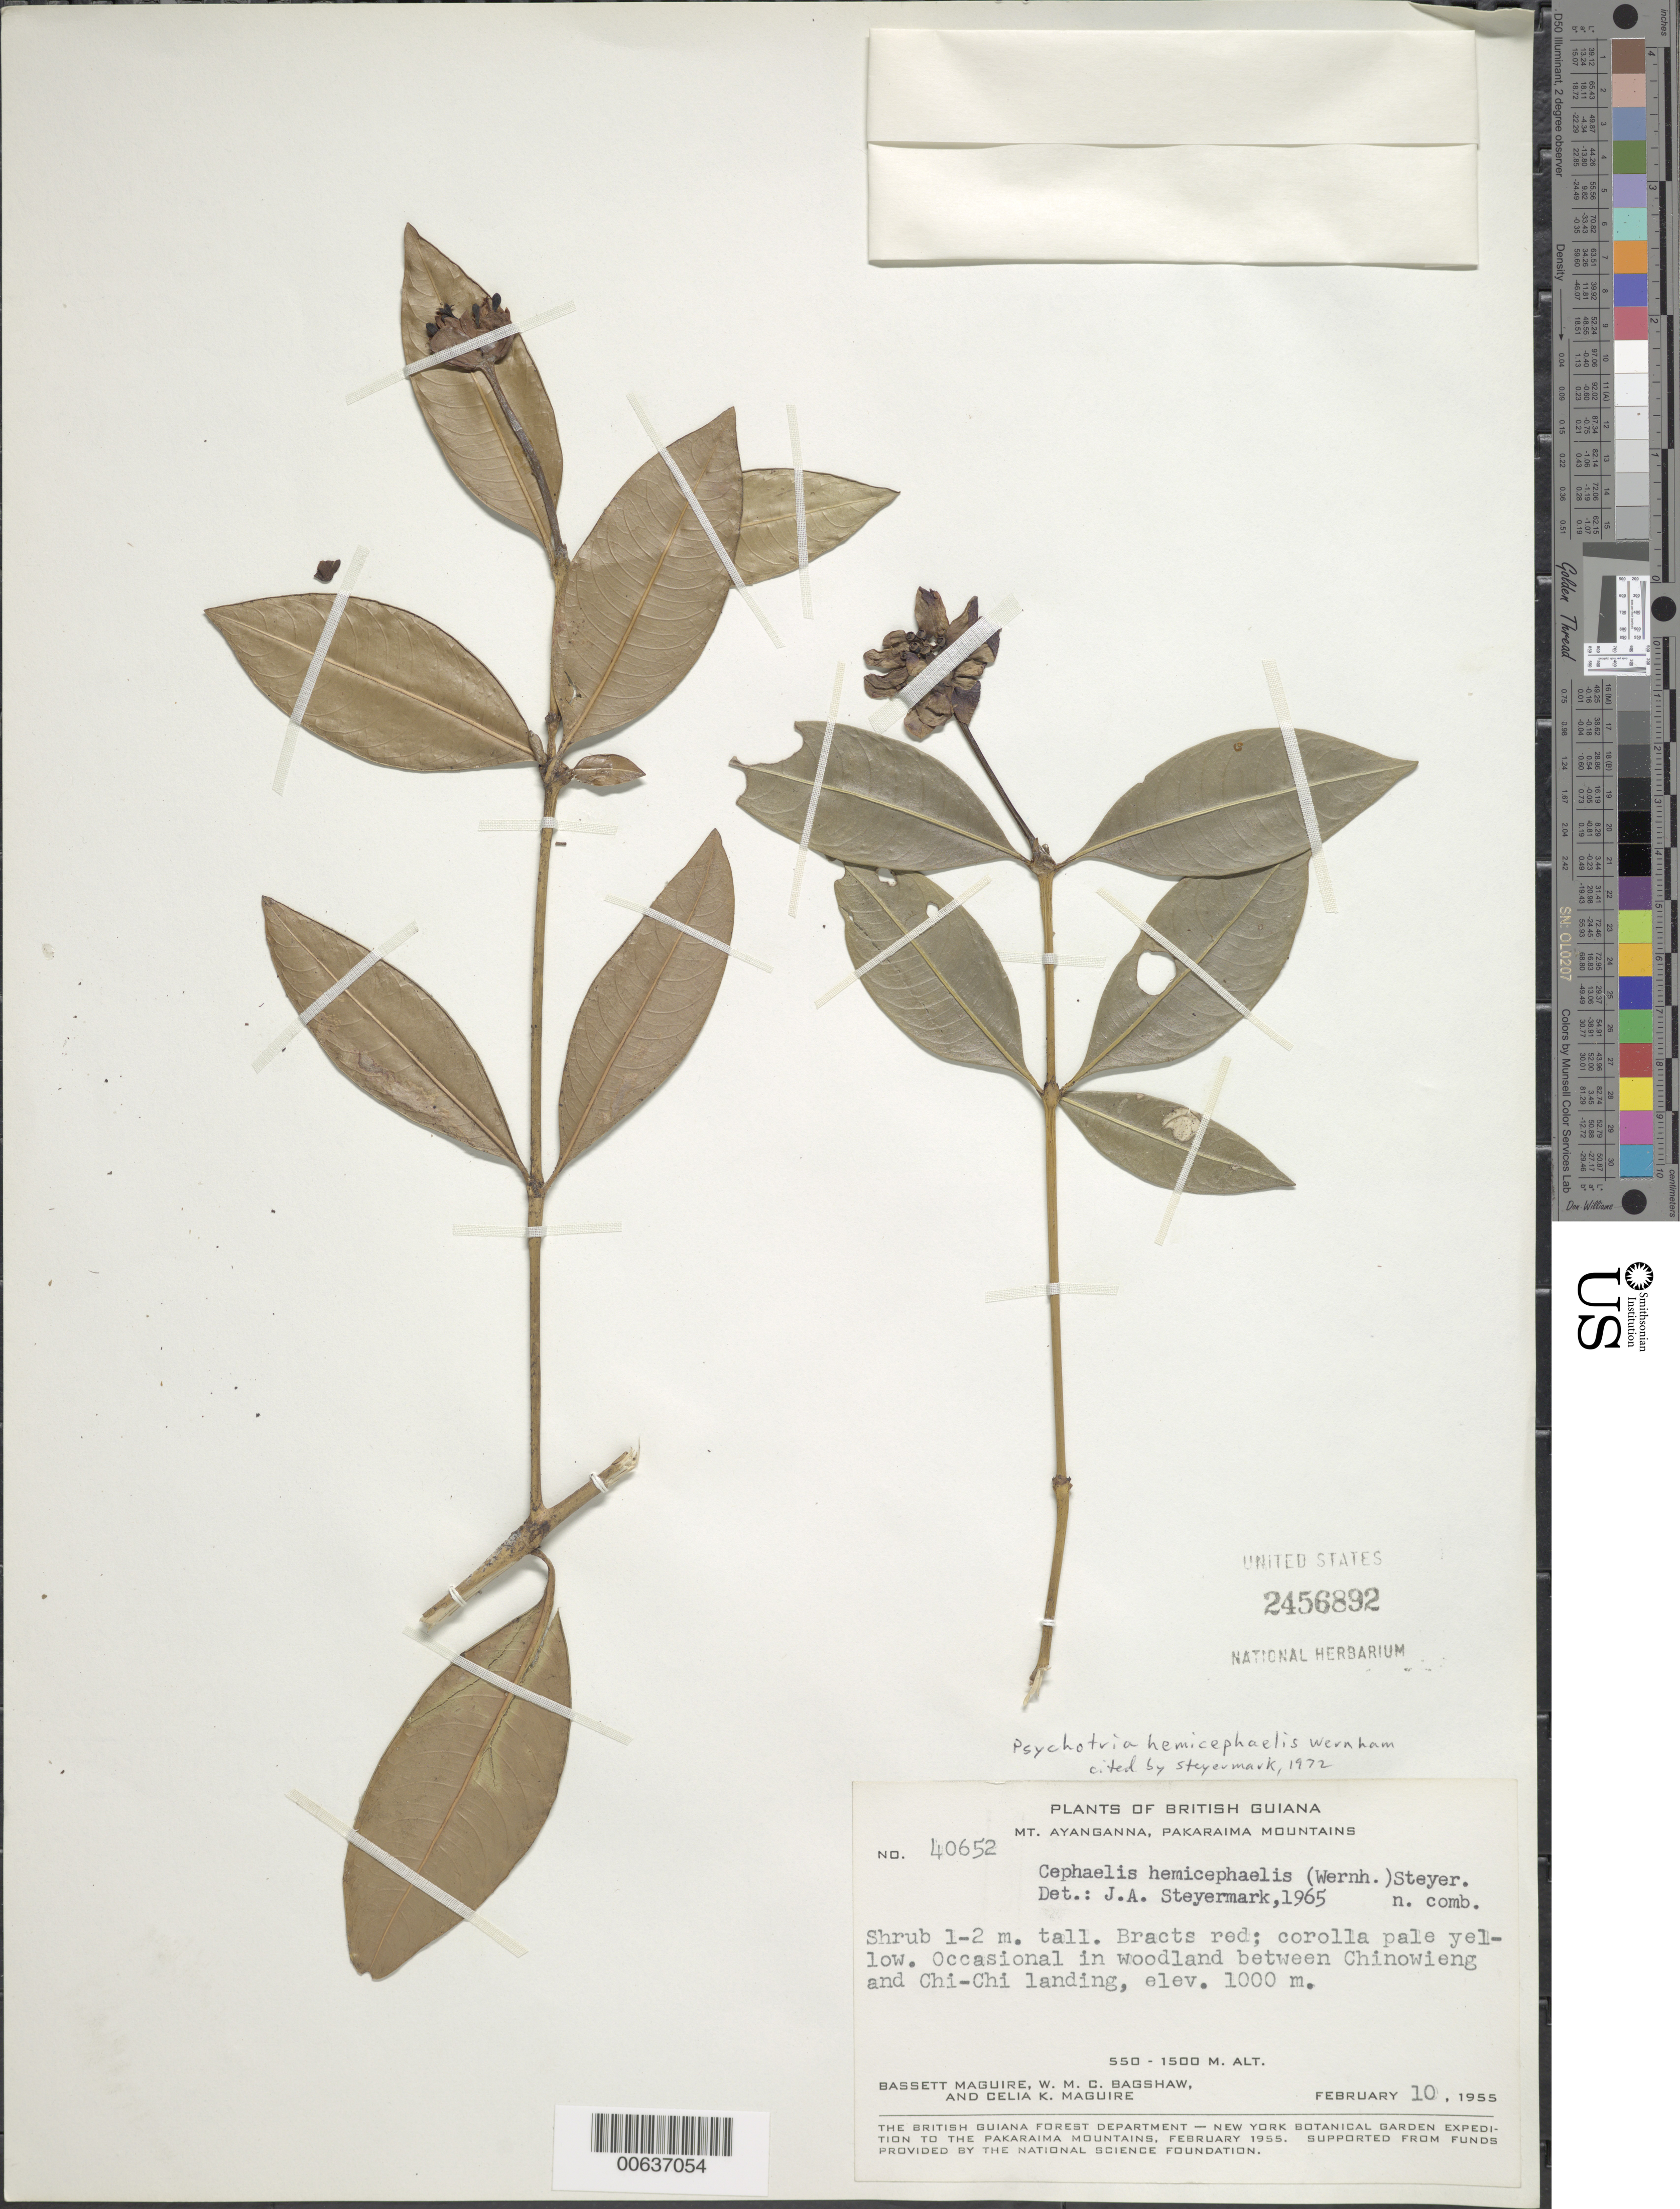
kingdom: Plantae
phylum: Tracheophyta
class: Magnoliopsida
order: Gentianales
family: Rubiaceae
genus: Palicourea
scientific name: Palicourea hemicephaelis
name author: (Wernham) Delprete & J.H. Kirkbr.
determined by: Kirkbride, J. H., Jr.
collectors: B. Maguire, W. Bagshaw & C. K. Maguire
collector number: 40652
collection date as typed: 10-Feb-55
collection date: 1955-02-10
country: Guyana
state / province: Cuyuni-Mazaruni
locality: Chinowieng to Chi-chi Landing, Pakaraima Mts.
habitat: Woodland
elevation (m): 1000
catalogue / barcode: US 2456892